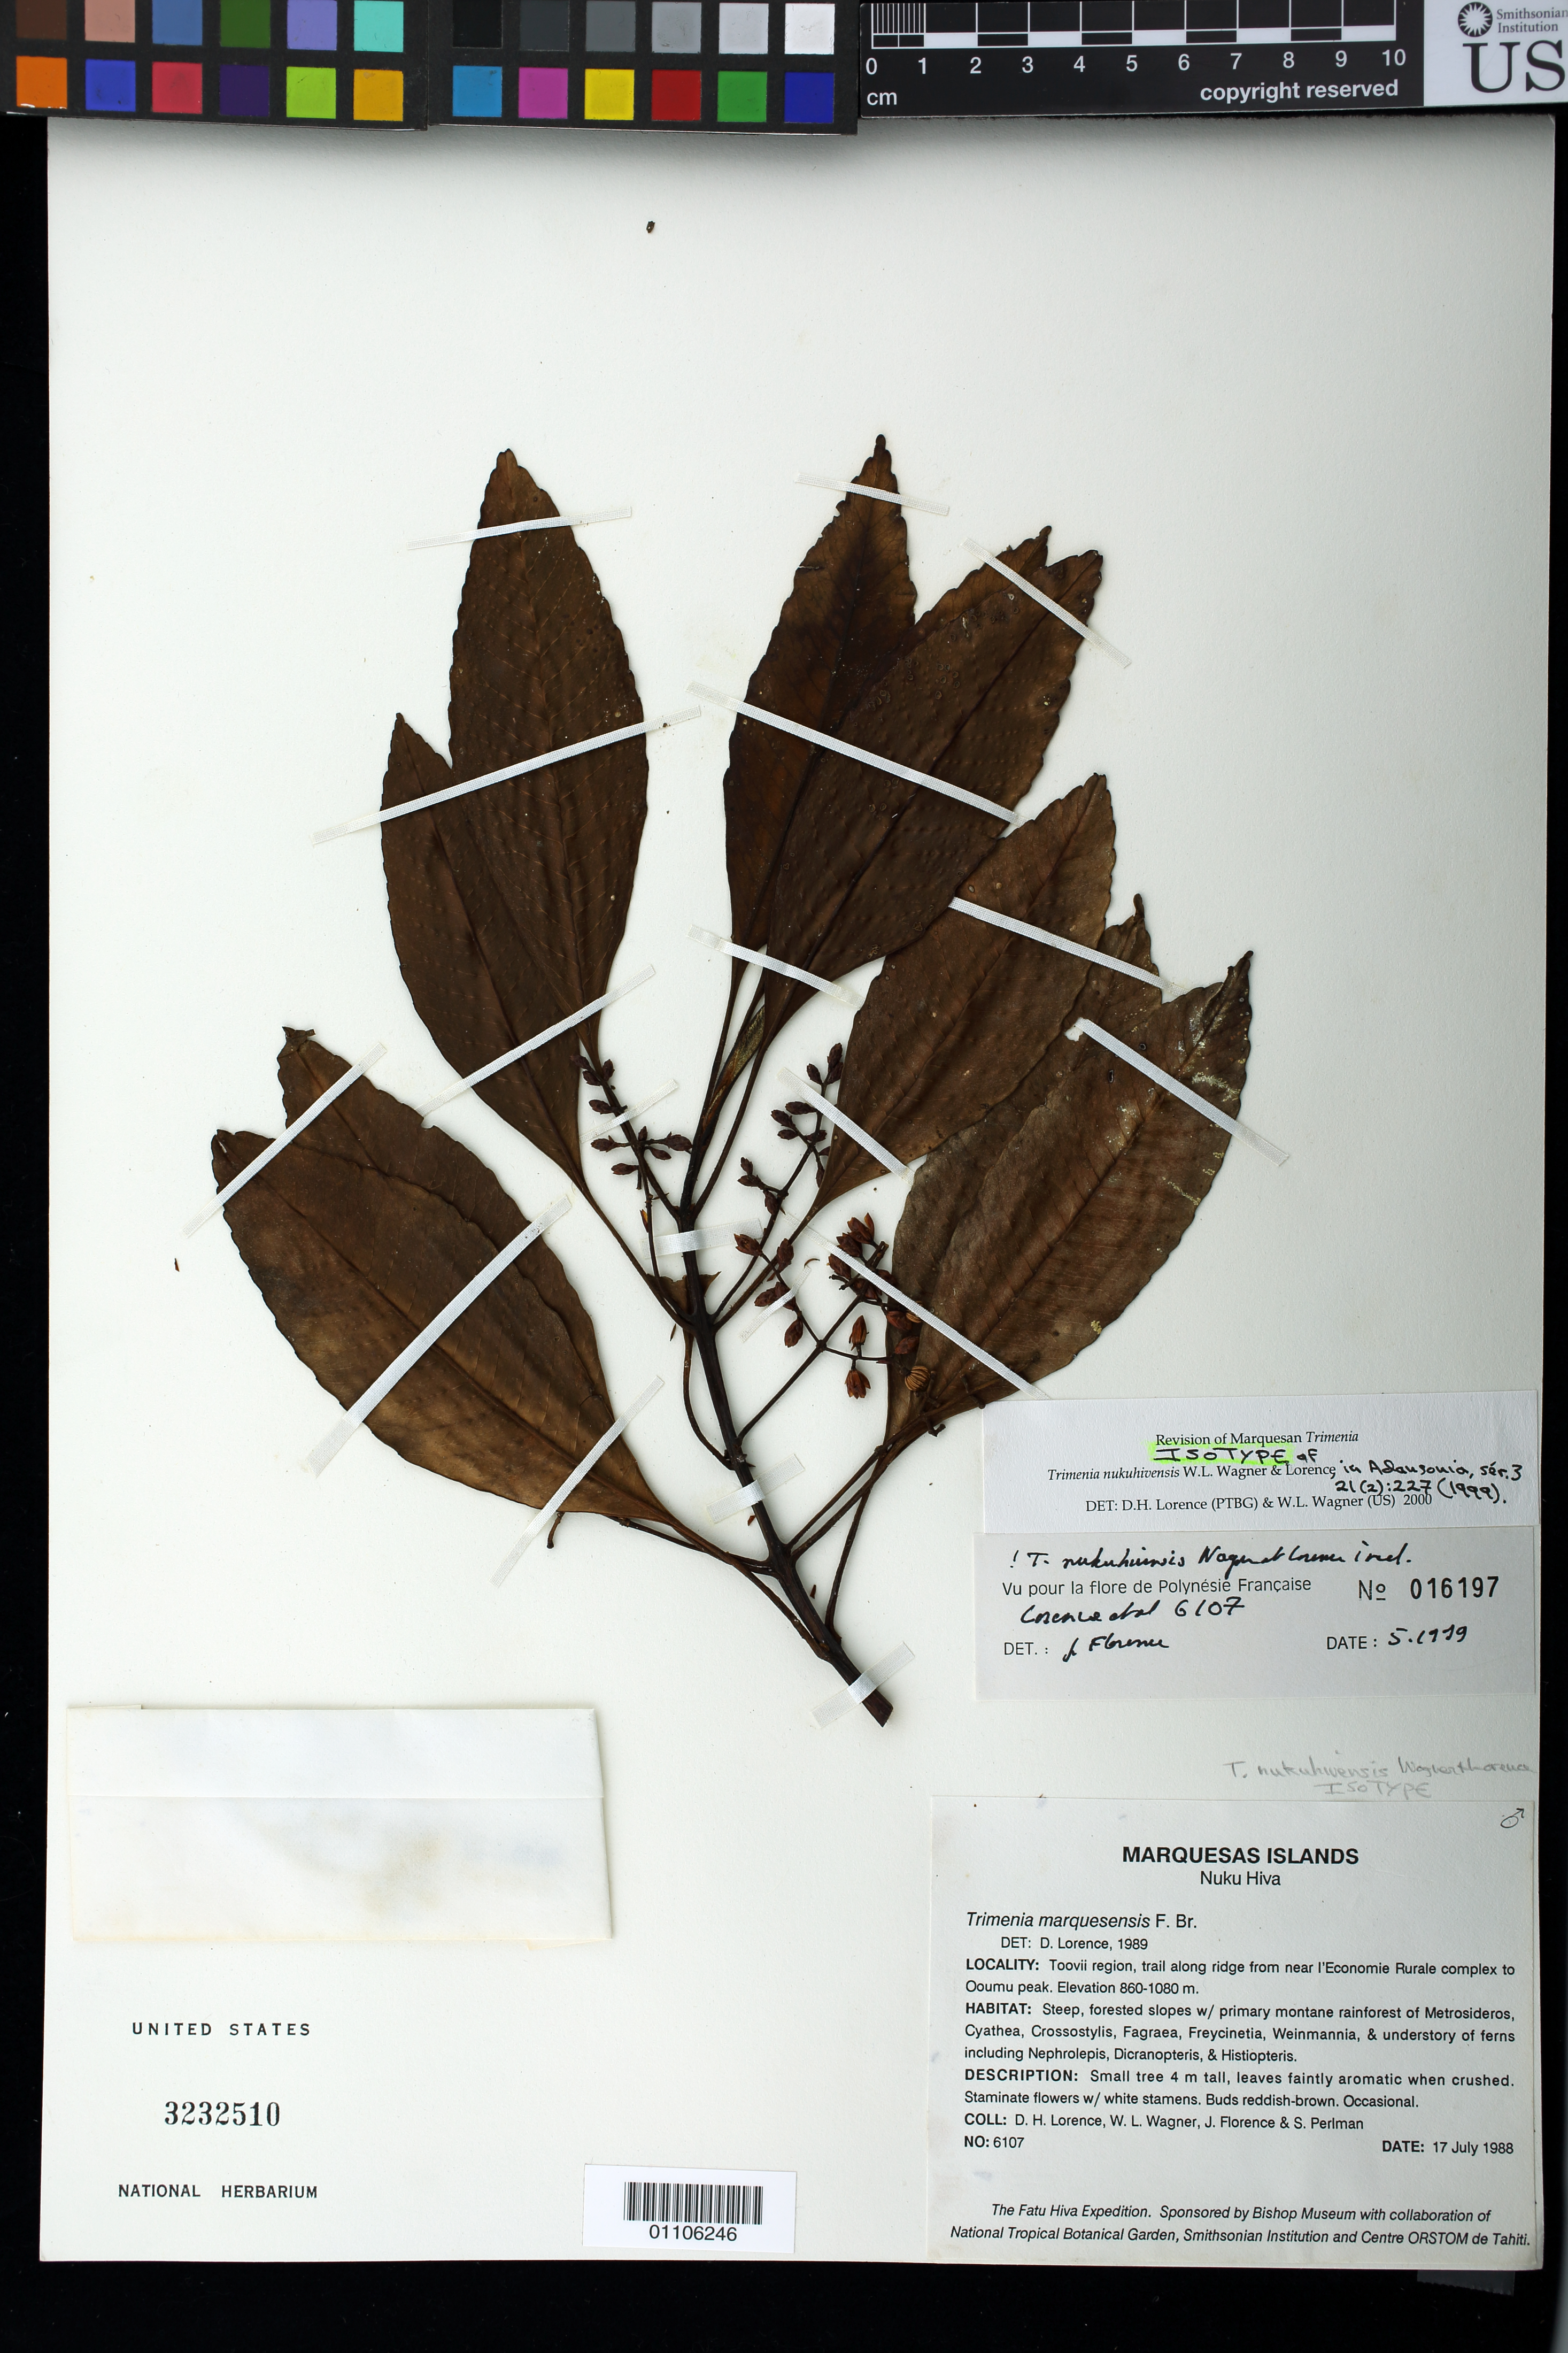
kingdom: Plantae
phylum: Tracheophyta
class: Magnoliopsida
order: Austrobaileyales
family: Trimeniaceae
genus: Trimenia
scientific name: Trimenia nukuhivensis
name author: W.L. Wagner & Lorence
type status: Isotype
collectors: D. Lorence, W. L. Wagner, J. Florence & S. P. Perlman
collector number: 6107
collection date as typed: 17 July 1988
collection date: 1988-07-17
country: French Polynesia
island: Nuku Hiva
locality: Toovii region, trail along ridge from near l'Economie Rurale complex to Ooumu peak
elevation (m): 860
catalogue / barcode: US 3232510